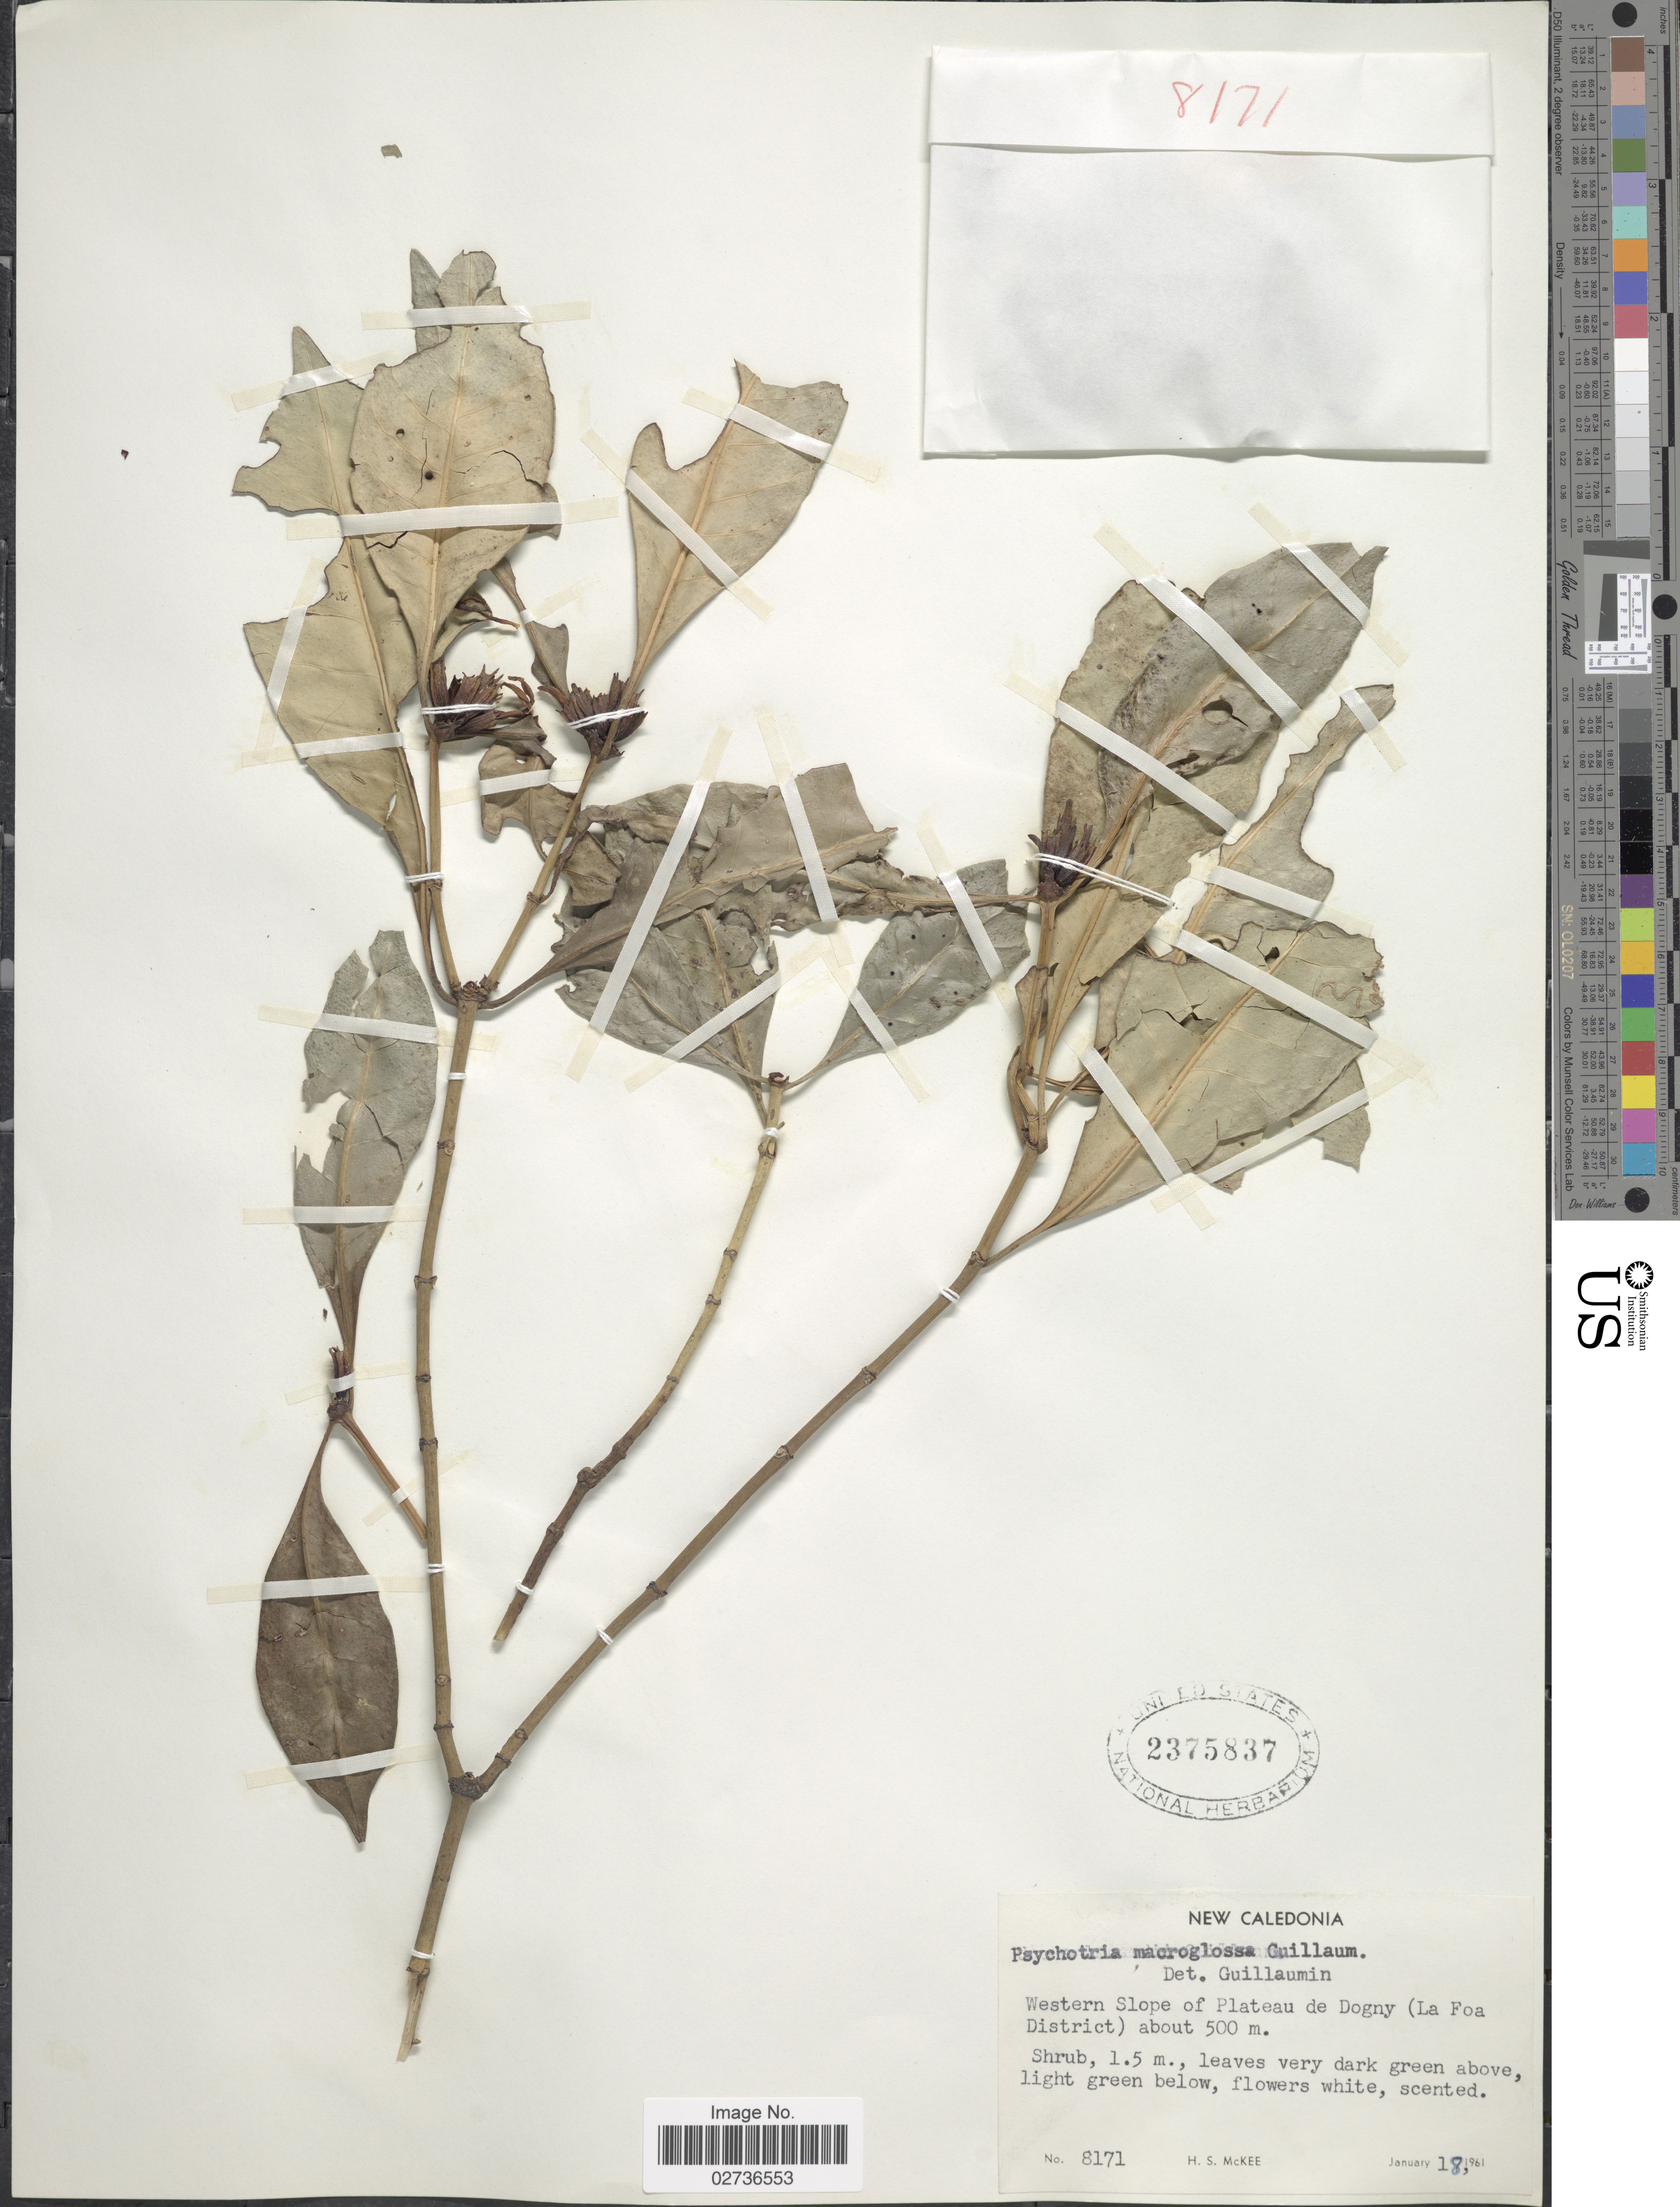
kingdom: Plantae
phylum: Tracheophyta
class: Magnoliopsida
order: Gentianales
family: Rubiaceae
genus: Psychotria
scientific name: Psychotria macroglossa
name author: (Baill.) Guillaumin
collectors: H. S. McKee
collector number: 8171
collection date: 1961-01-18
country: New Caledonia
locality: Western slope of Plateau de Dogny (La Foa District)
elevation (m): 500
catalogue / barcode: US 2375837